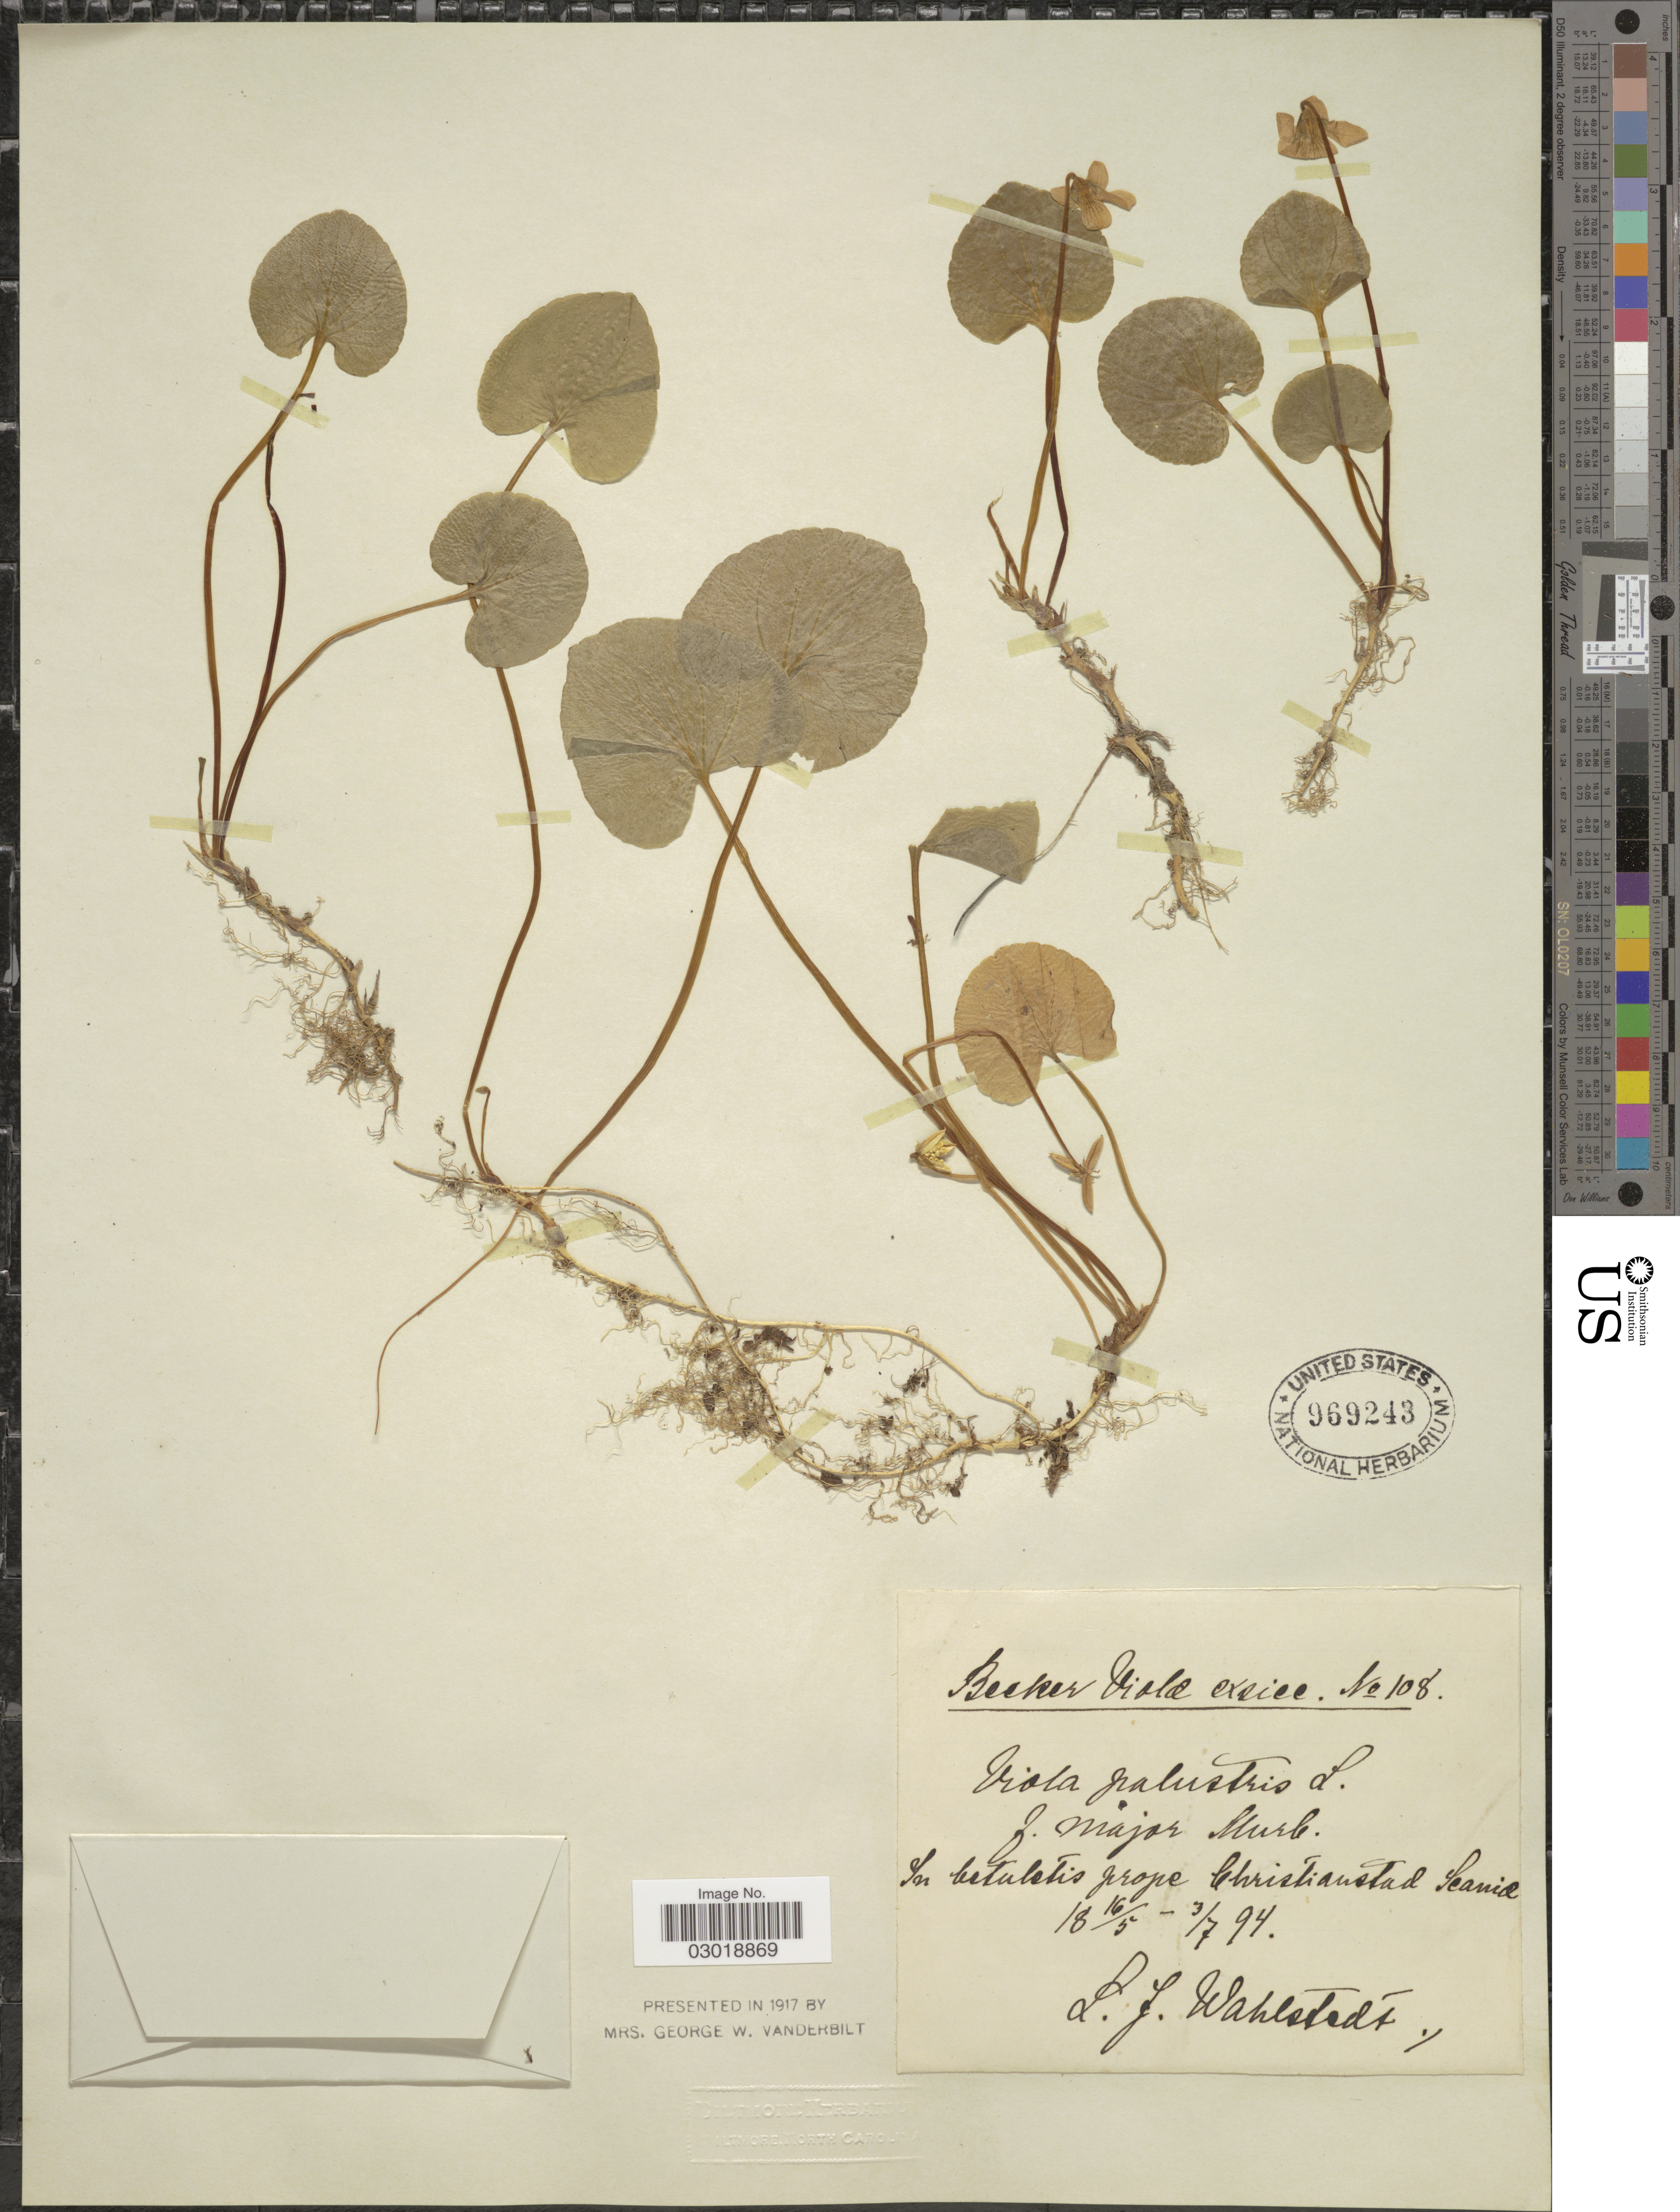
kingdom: Plantae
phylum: Tracheophyta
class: Magnoliopsida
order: Malpighiales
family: Violaceae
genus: Viola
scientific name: Viola palustris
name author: L.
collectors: L. J. Wahlstedt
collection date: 1894-05-16/1894-07-03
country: Sweden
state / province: Skåne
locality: In Cetuletis [interpreted] prope Christianstad Scania.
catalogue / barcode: US 969243